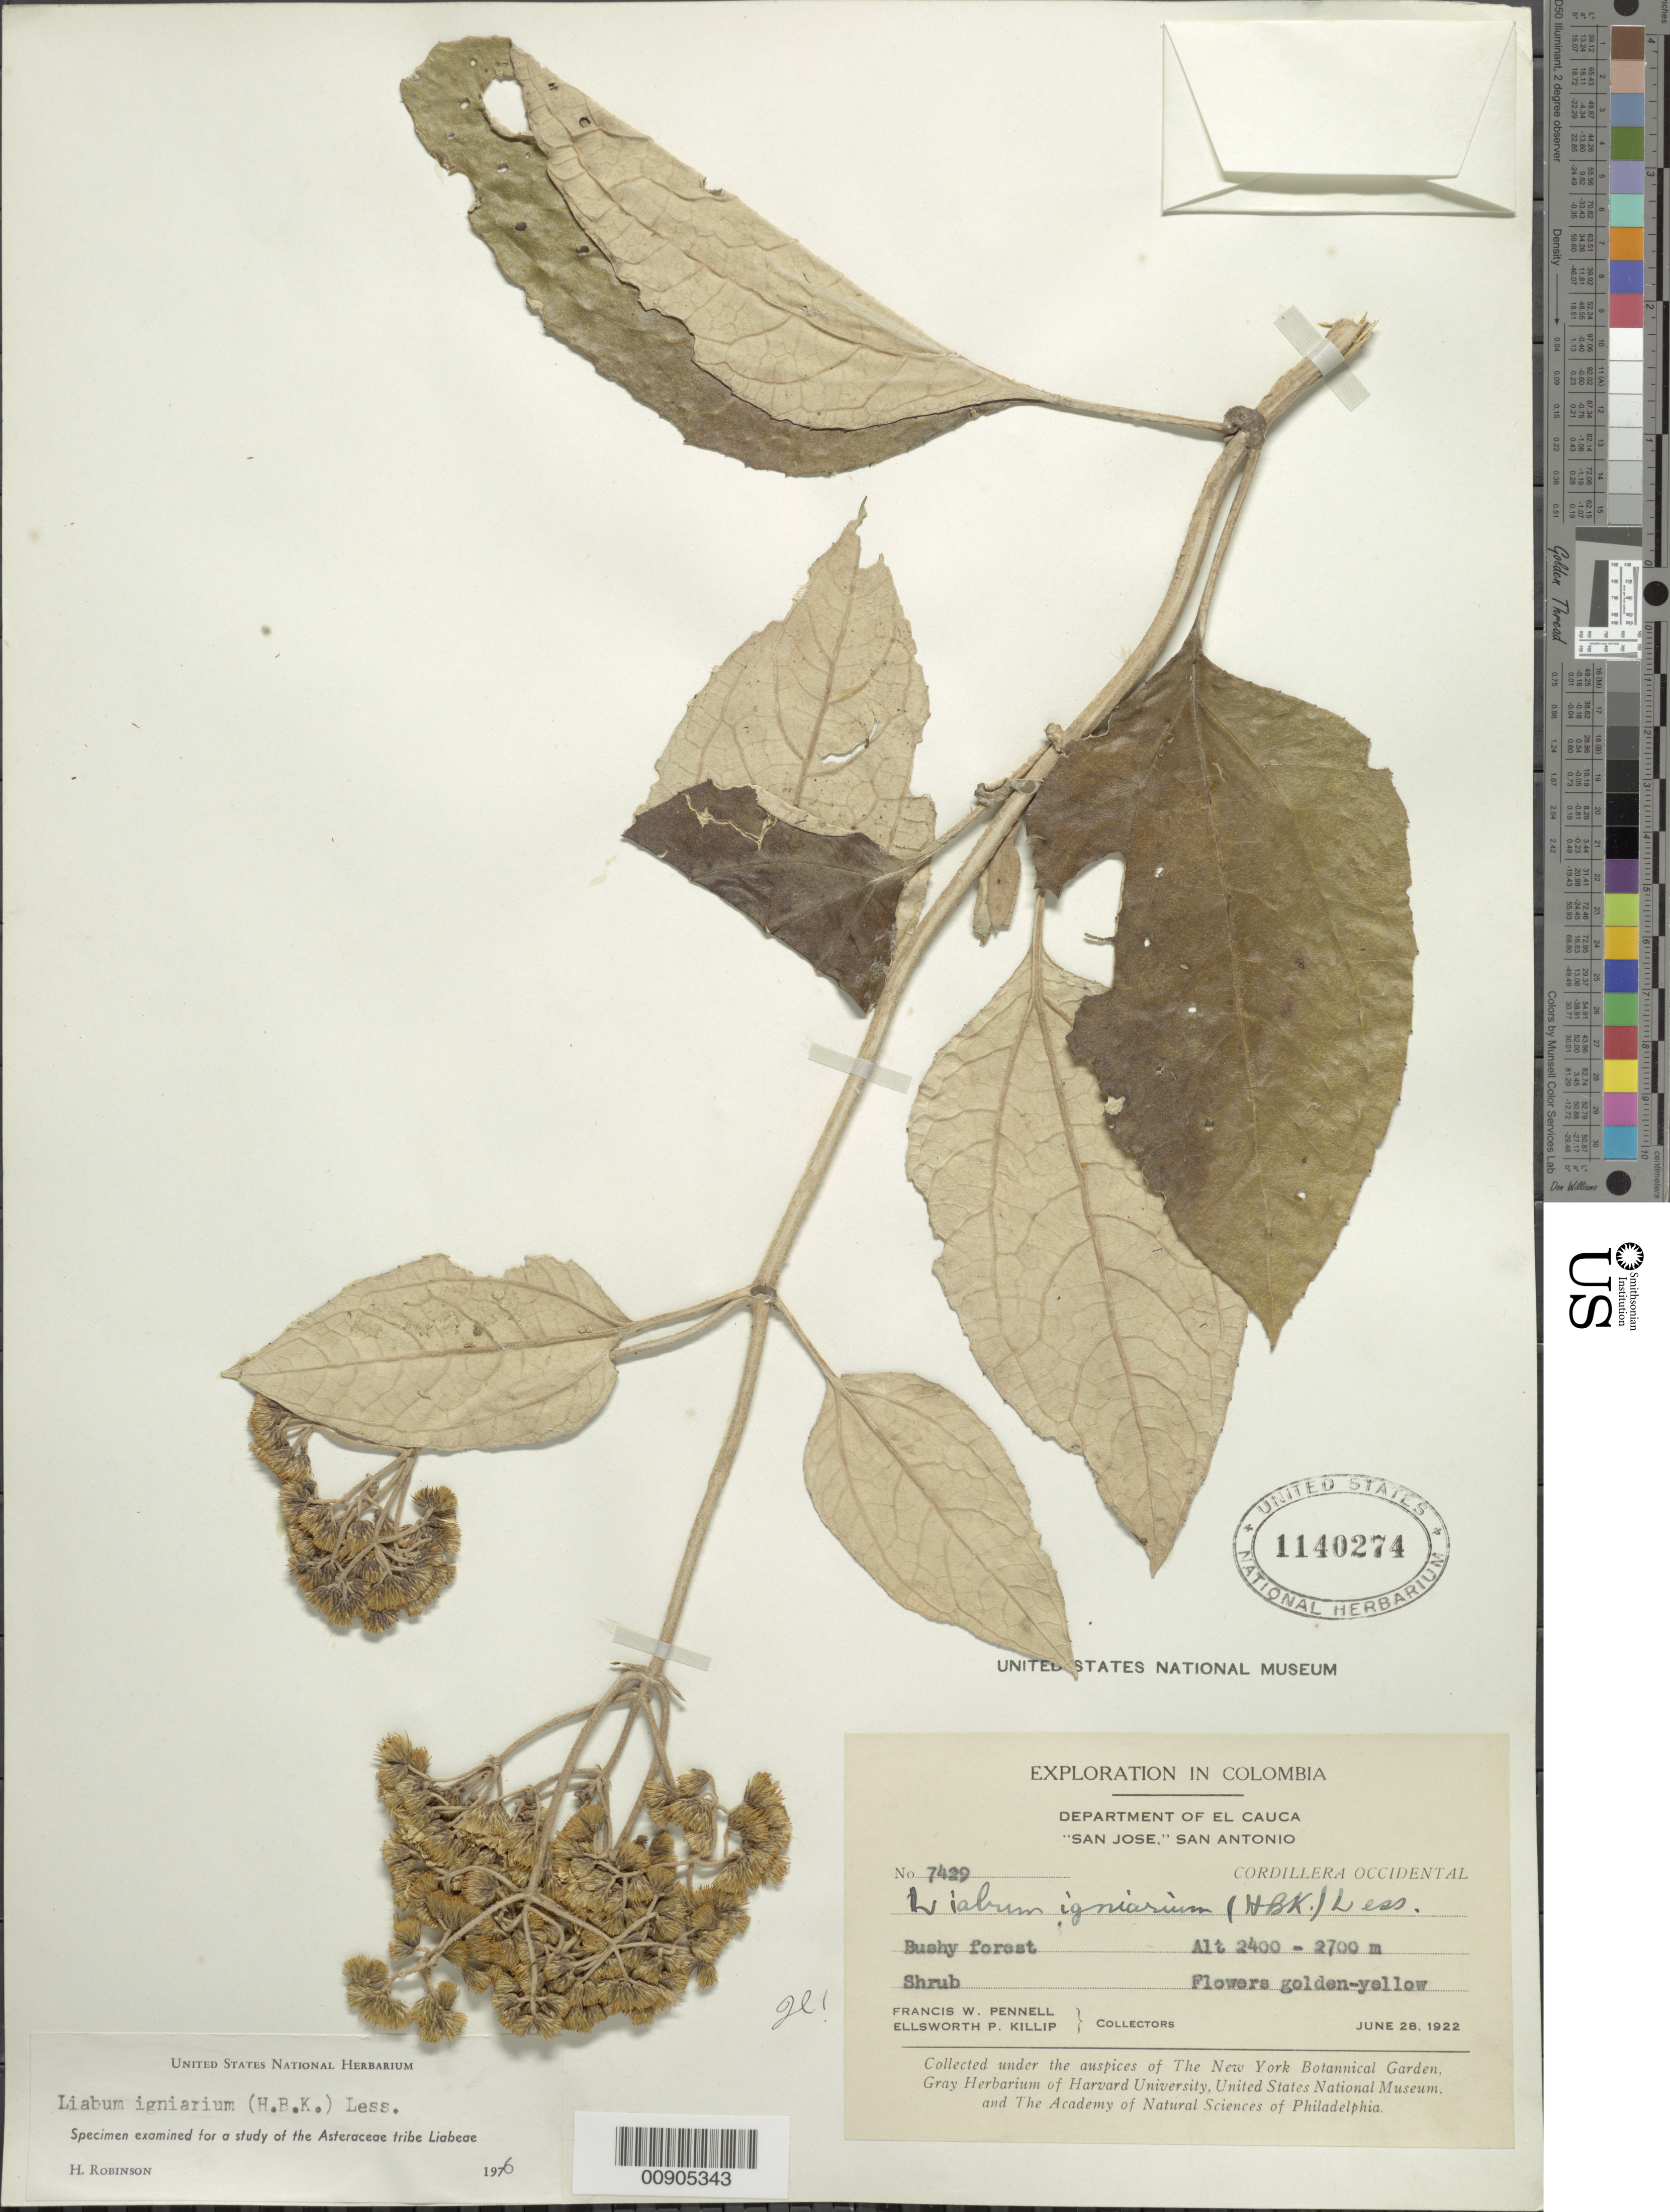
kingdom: Plantae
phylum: Tracheophyta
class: Magnoliopsida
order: Asterales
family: Asteraceae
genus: Liabum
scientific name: Liabum igniarium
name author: Less.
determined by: Robinson, Harold E., (US)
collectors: F. W. Pennell & E. P. Killip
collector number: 7429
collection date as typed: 28-Jun-22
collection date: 1922-06-28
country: Colombia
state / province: Cauca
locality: Cordillera Occidental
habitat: Bushy forest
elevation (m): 2400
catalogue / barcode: US 1140274